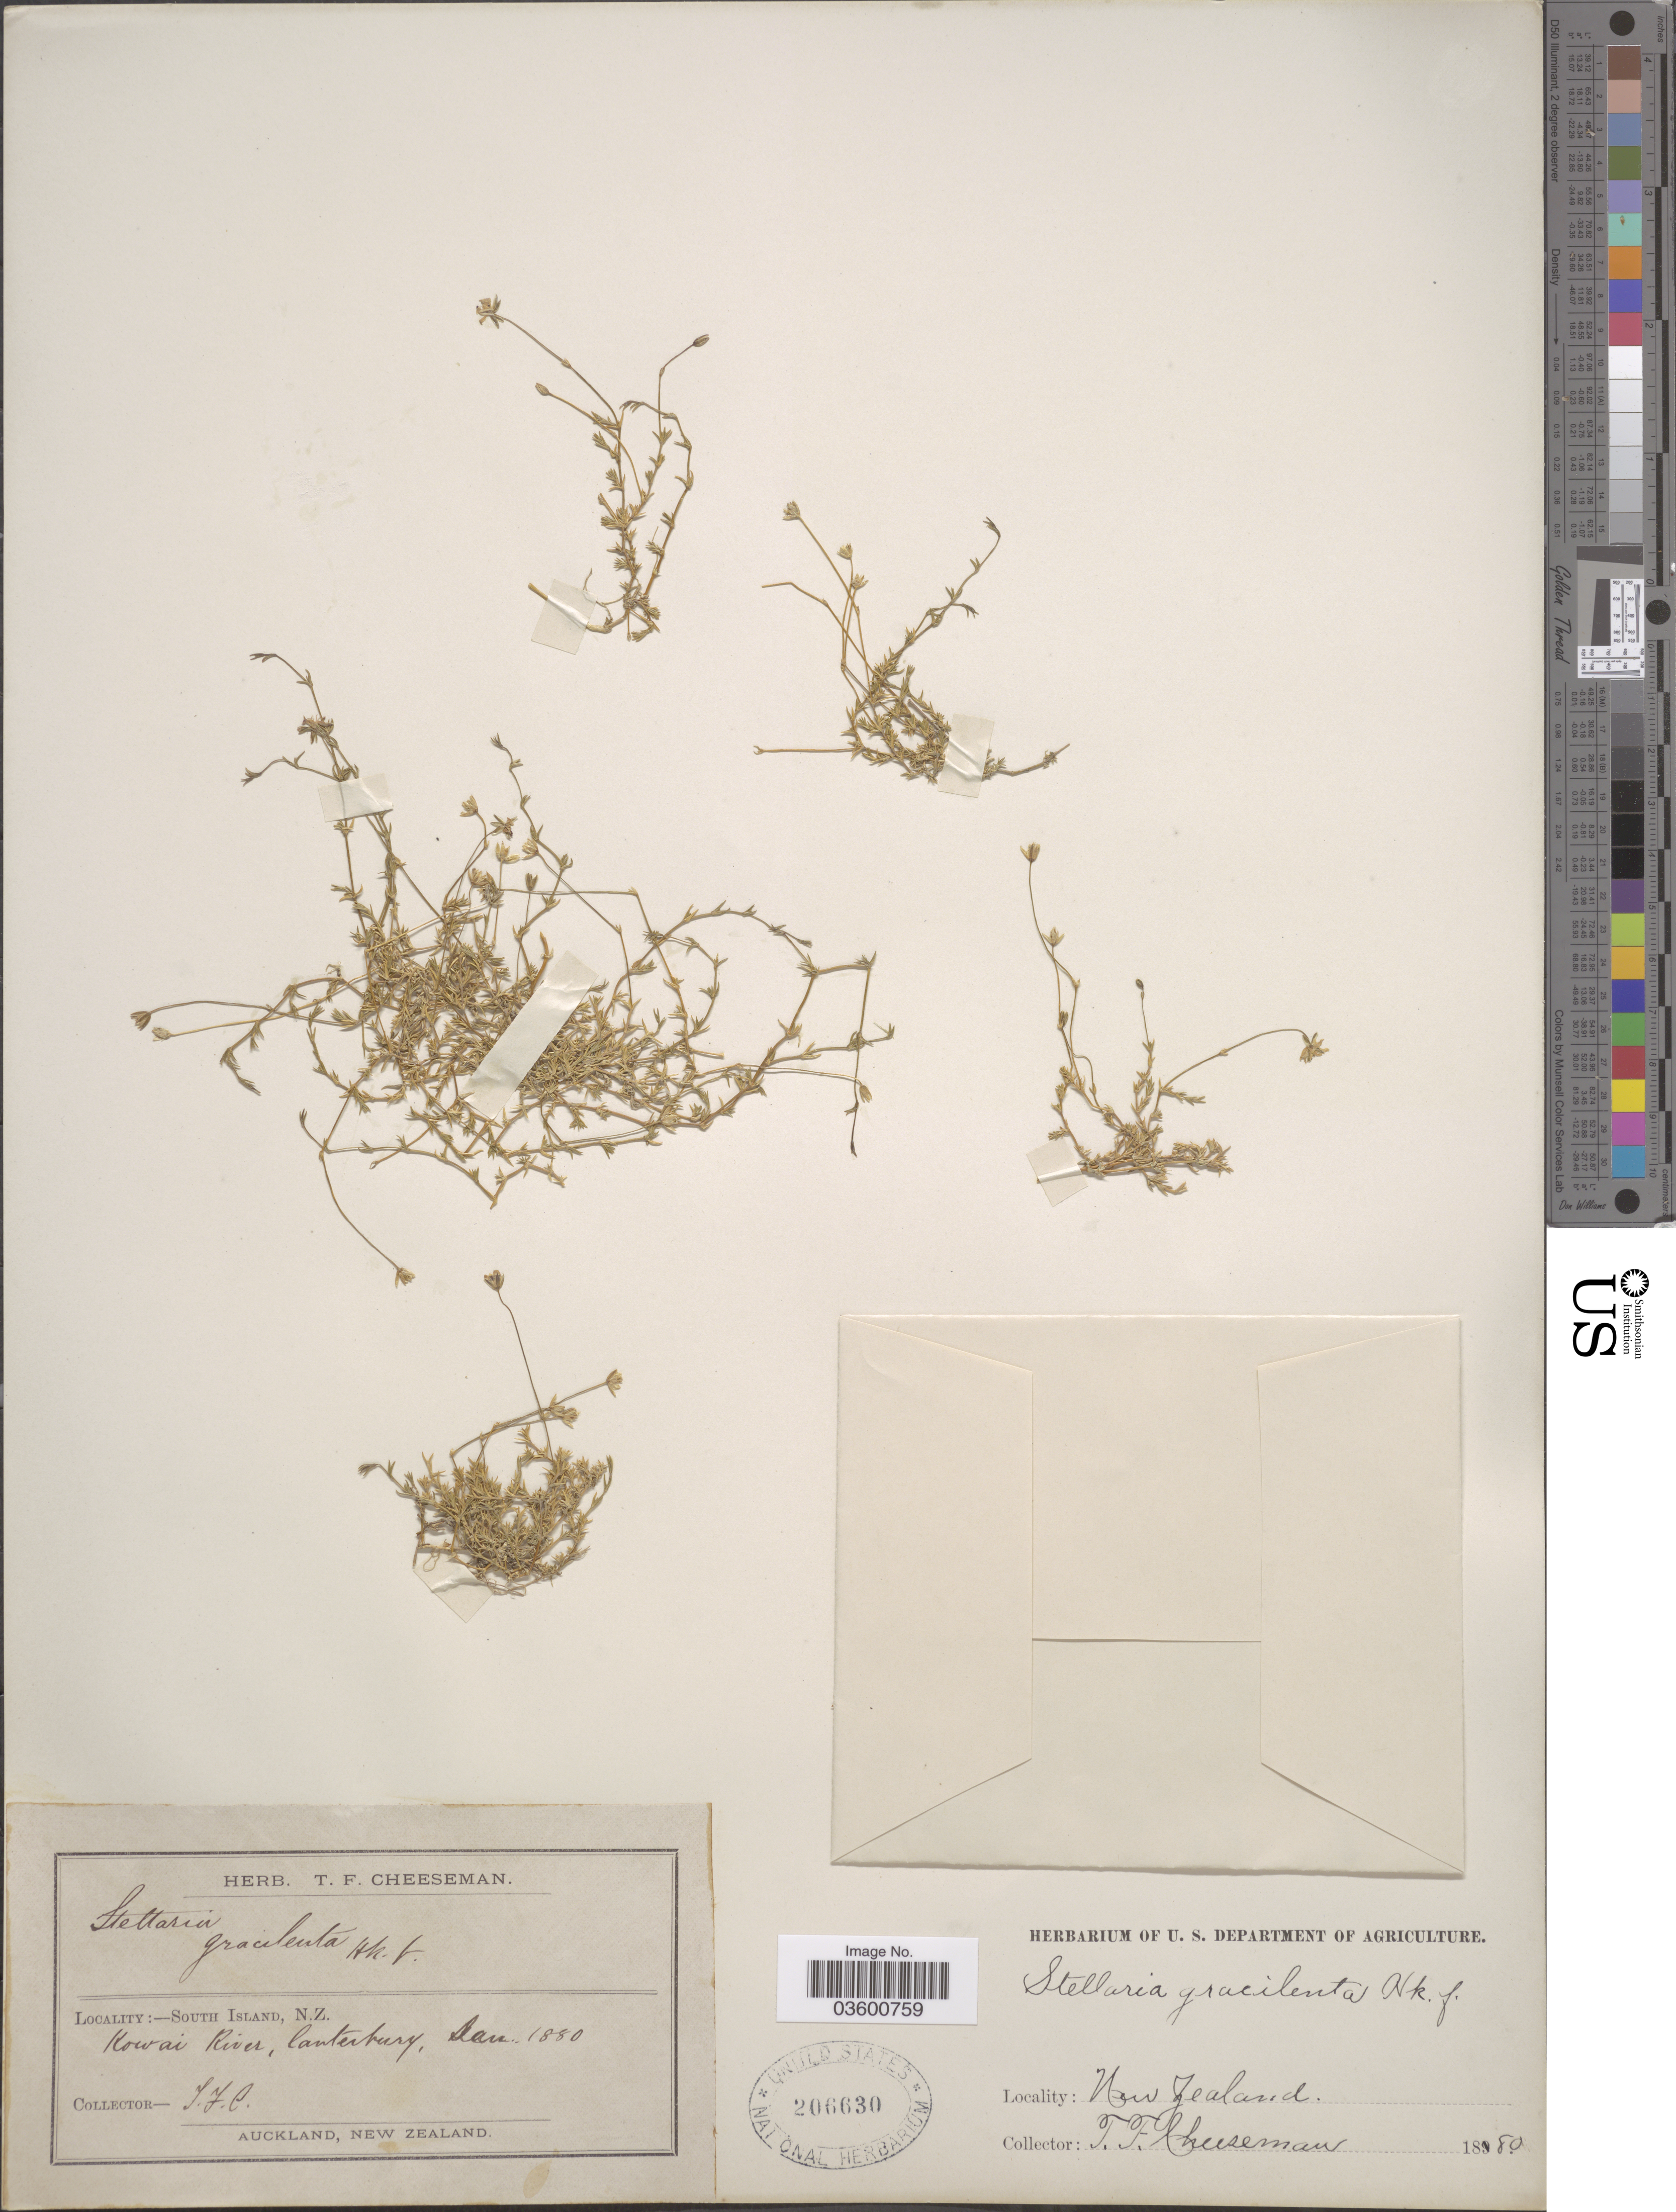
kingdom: Plantae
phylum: Tracheophyta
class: Magnoliopsida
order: Caryophyllales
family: Caryophyllaceae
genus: Stellaria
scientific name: Stellaria gracilenta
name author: Hook. f.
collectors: T. F. Cheeseman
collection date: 1880-01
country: New Zealand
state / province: Canterbury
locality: South Island. Kowai River.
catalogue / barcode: US 206630